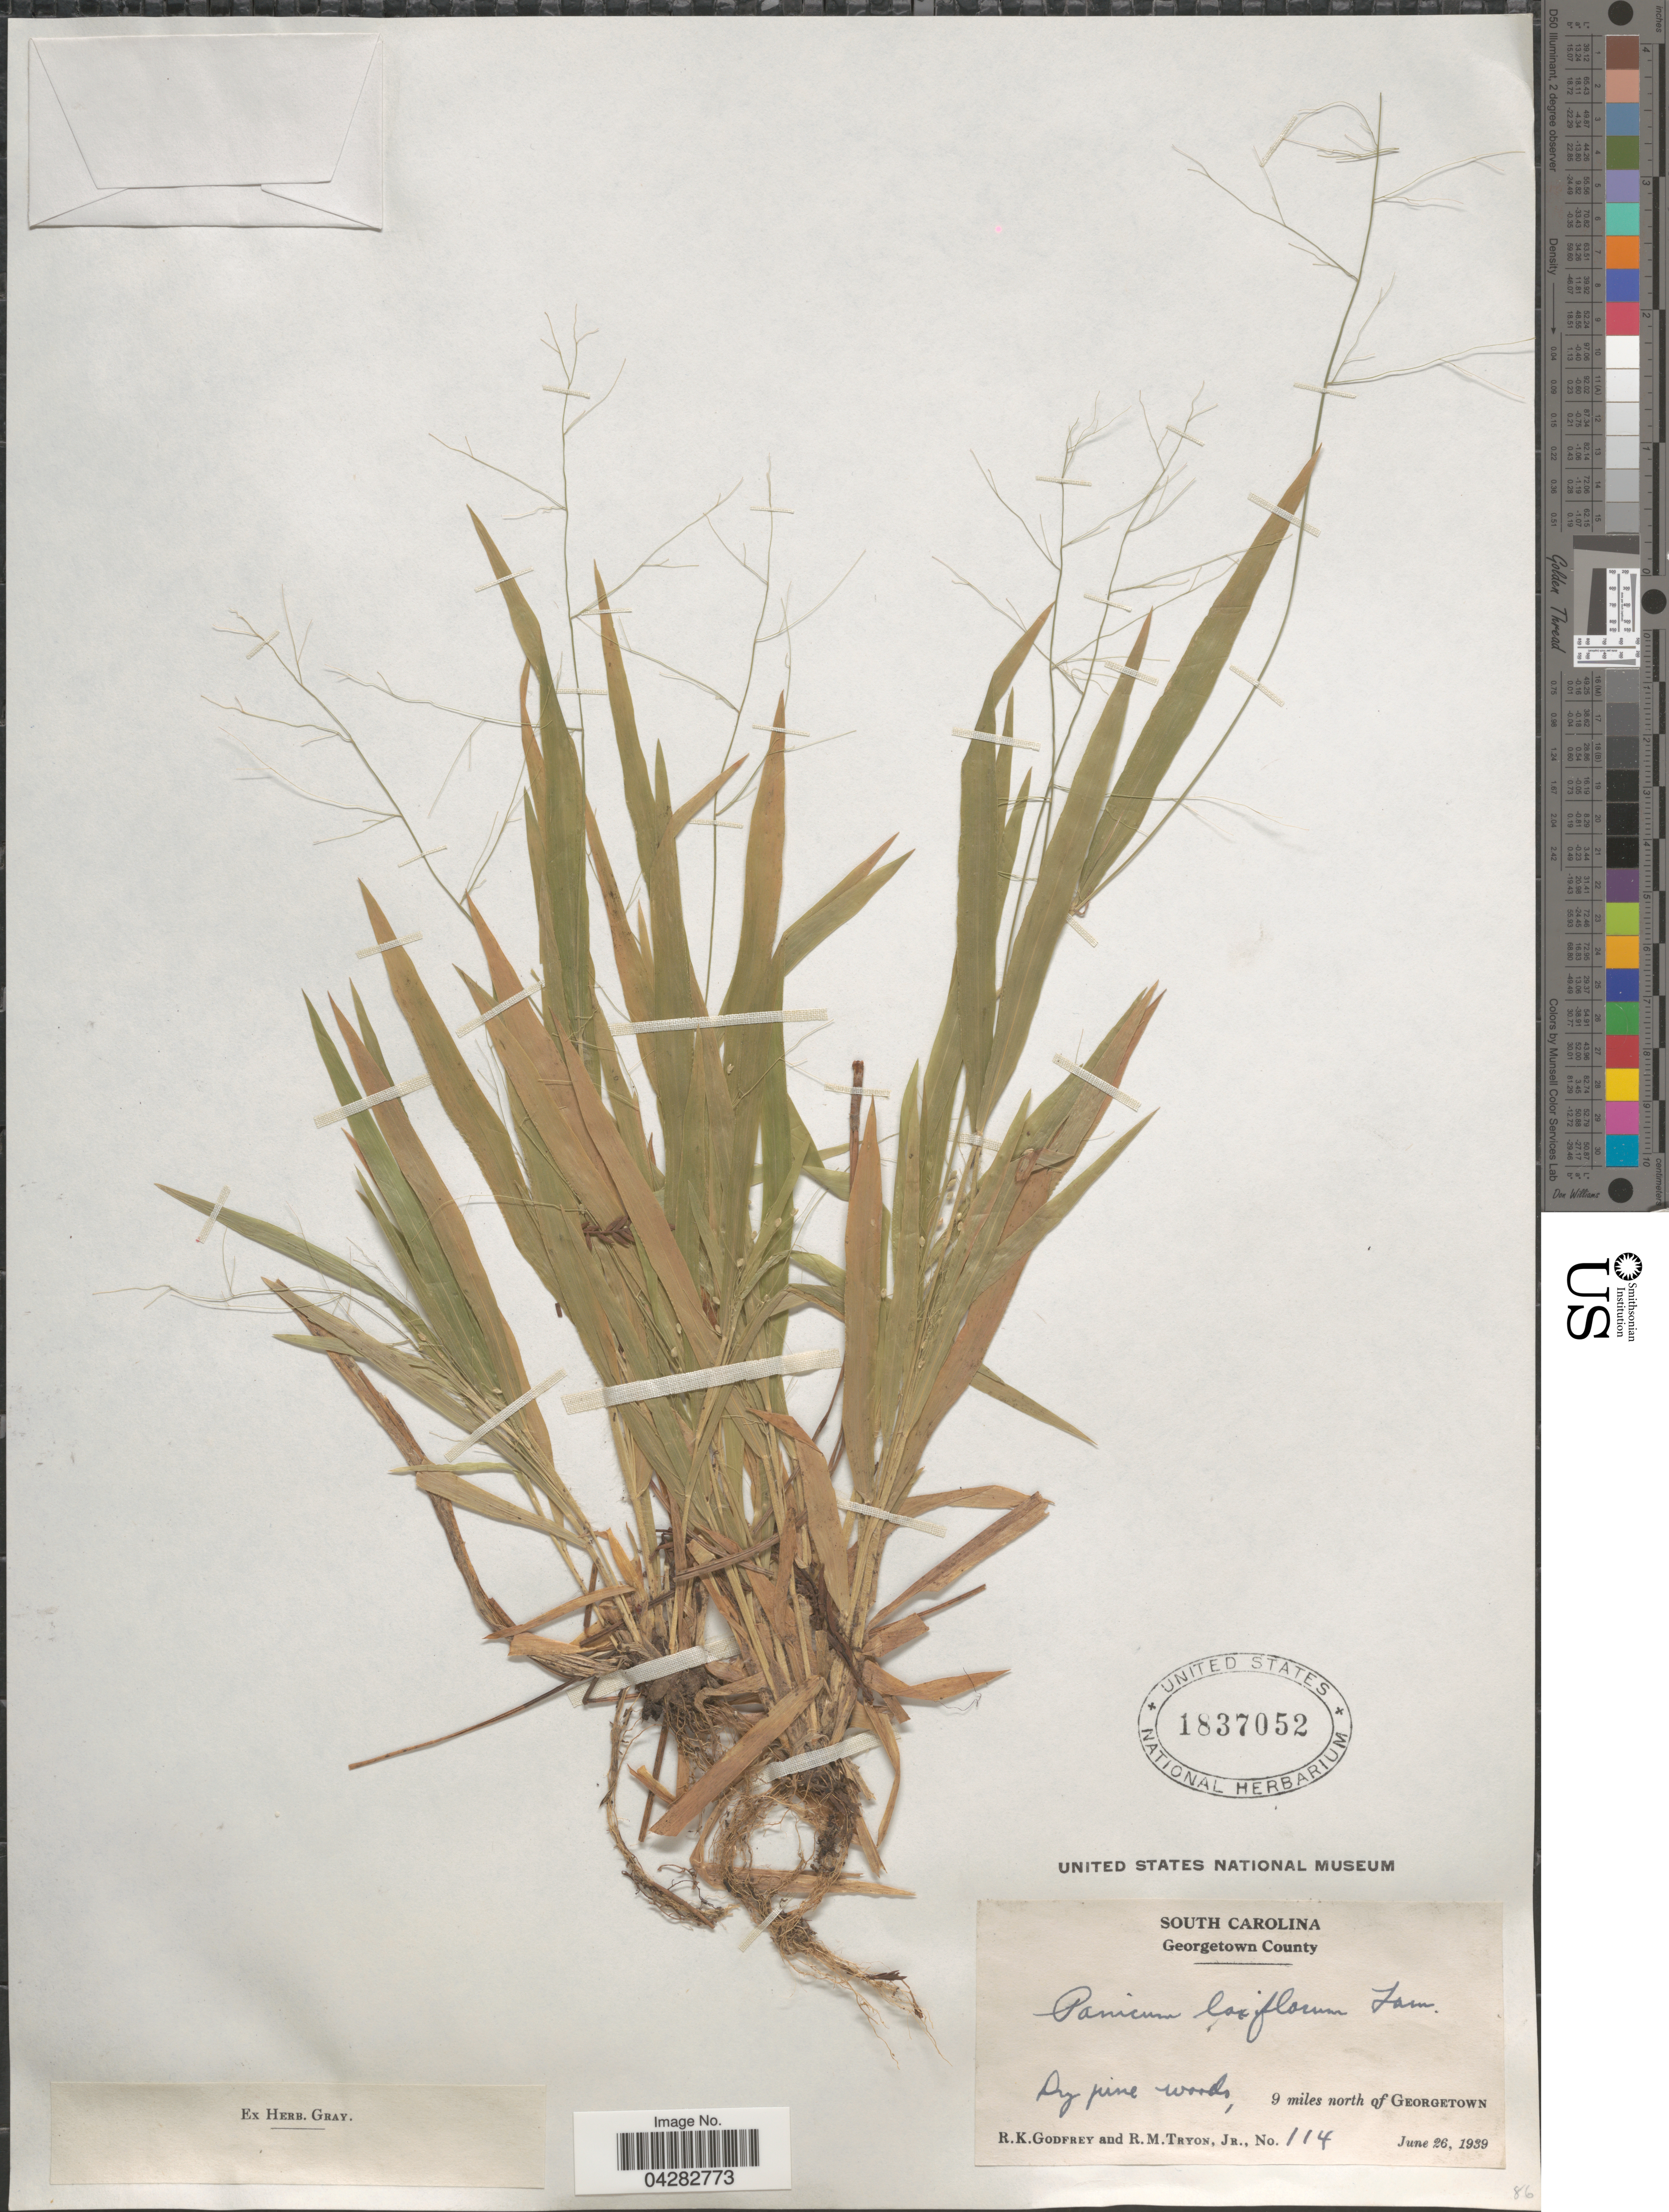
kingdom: Plantae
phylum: Tracheophyta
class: Liliopsida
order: Poales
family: Poaceae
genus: Dichanthelium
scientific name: Dichanthelium laxiflorum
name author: (Lam.) Gould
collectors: R. K. Godfrey & R. Tryon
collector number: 114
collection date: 1939-06-26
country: United States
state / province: South Carolina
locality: Georgetown County. Dry pine woods, 9 miles north of Georgetown.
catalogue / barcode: US 1837052